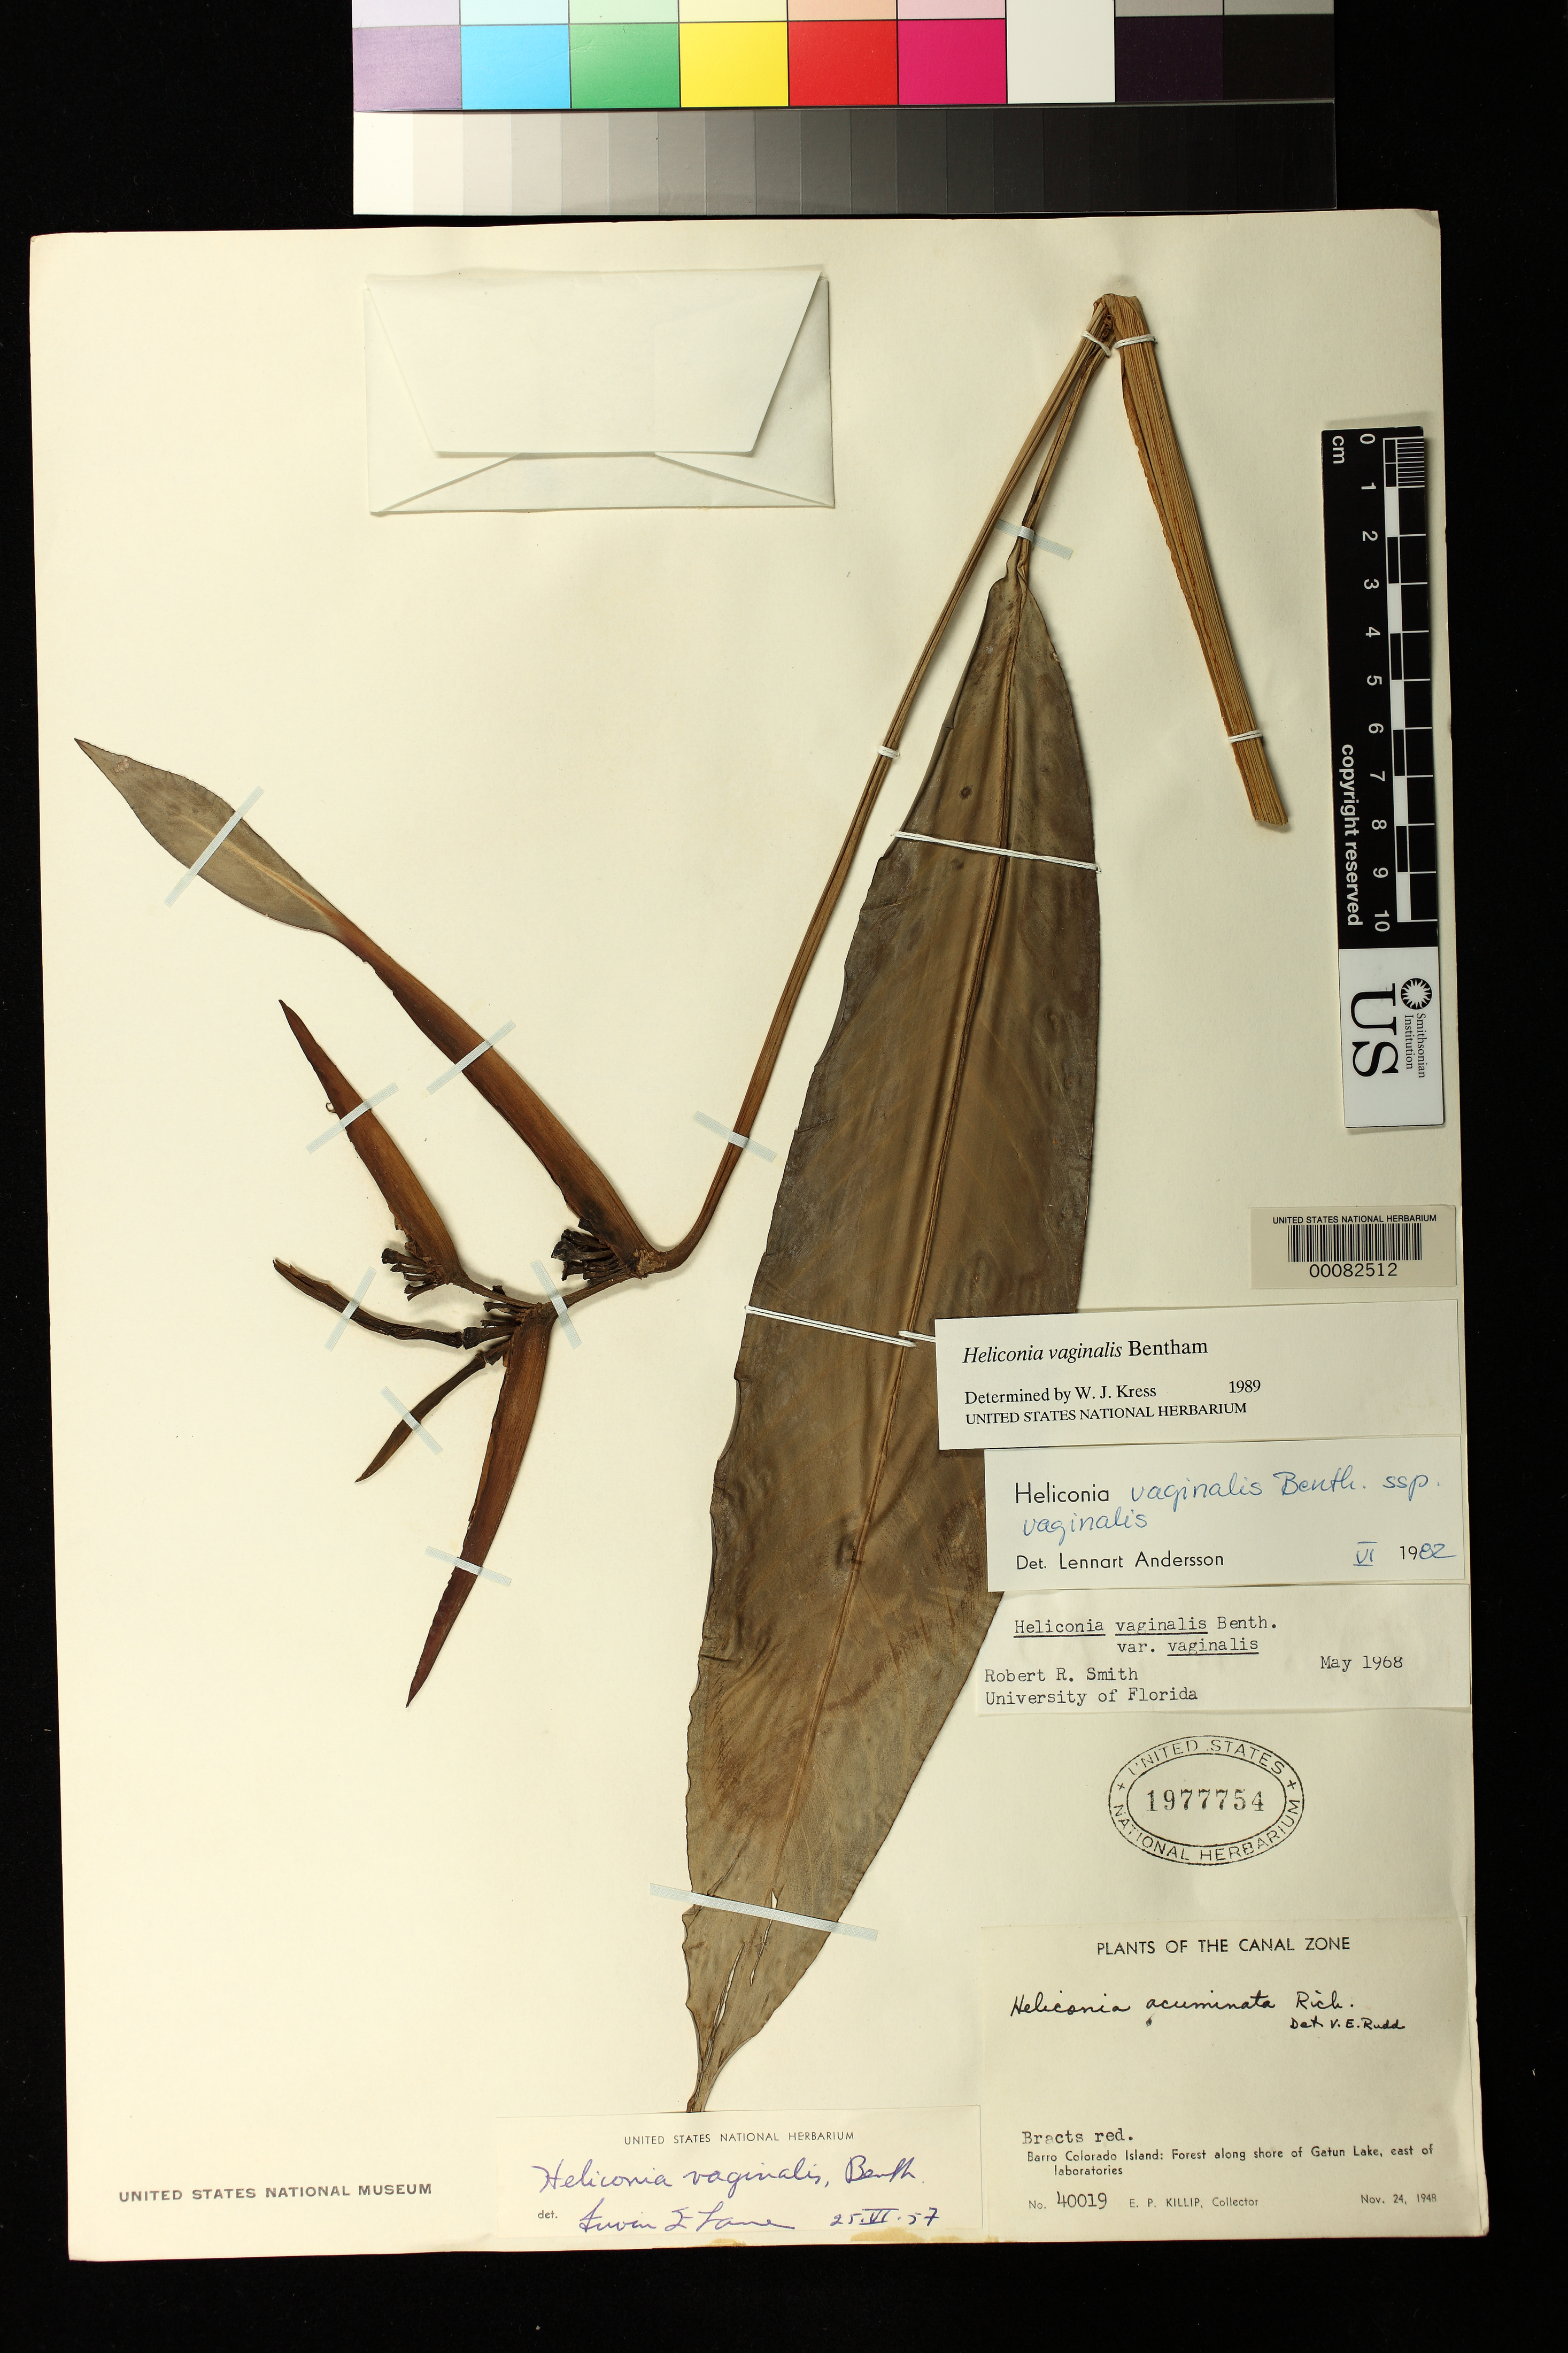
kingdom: Plantae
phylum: Tracheophyta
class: Liliopsida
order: Zingiberales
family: Heliconiaceae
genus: Heliconia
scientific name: Heliconia vaginalis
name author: Benth.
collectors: E. P. Killip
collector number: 40019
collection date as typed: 24 Nov 1948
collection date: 1948-11-24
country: Panama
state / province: Panamá Oeste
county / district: Canal Zone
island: Barro Colorado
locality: Forest along shore of Gatun Lake, E of Laboratories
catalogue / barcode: US 1977754